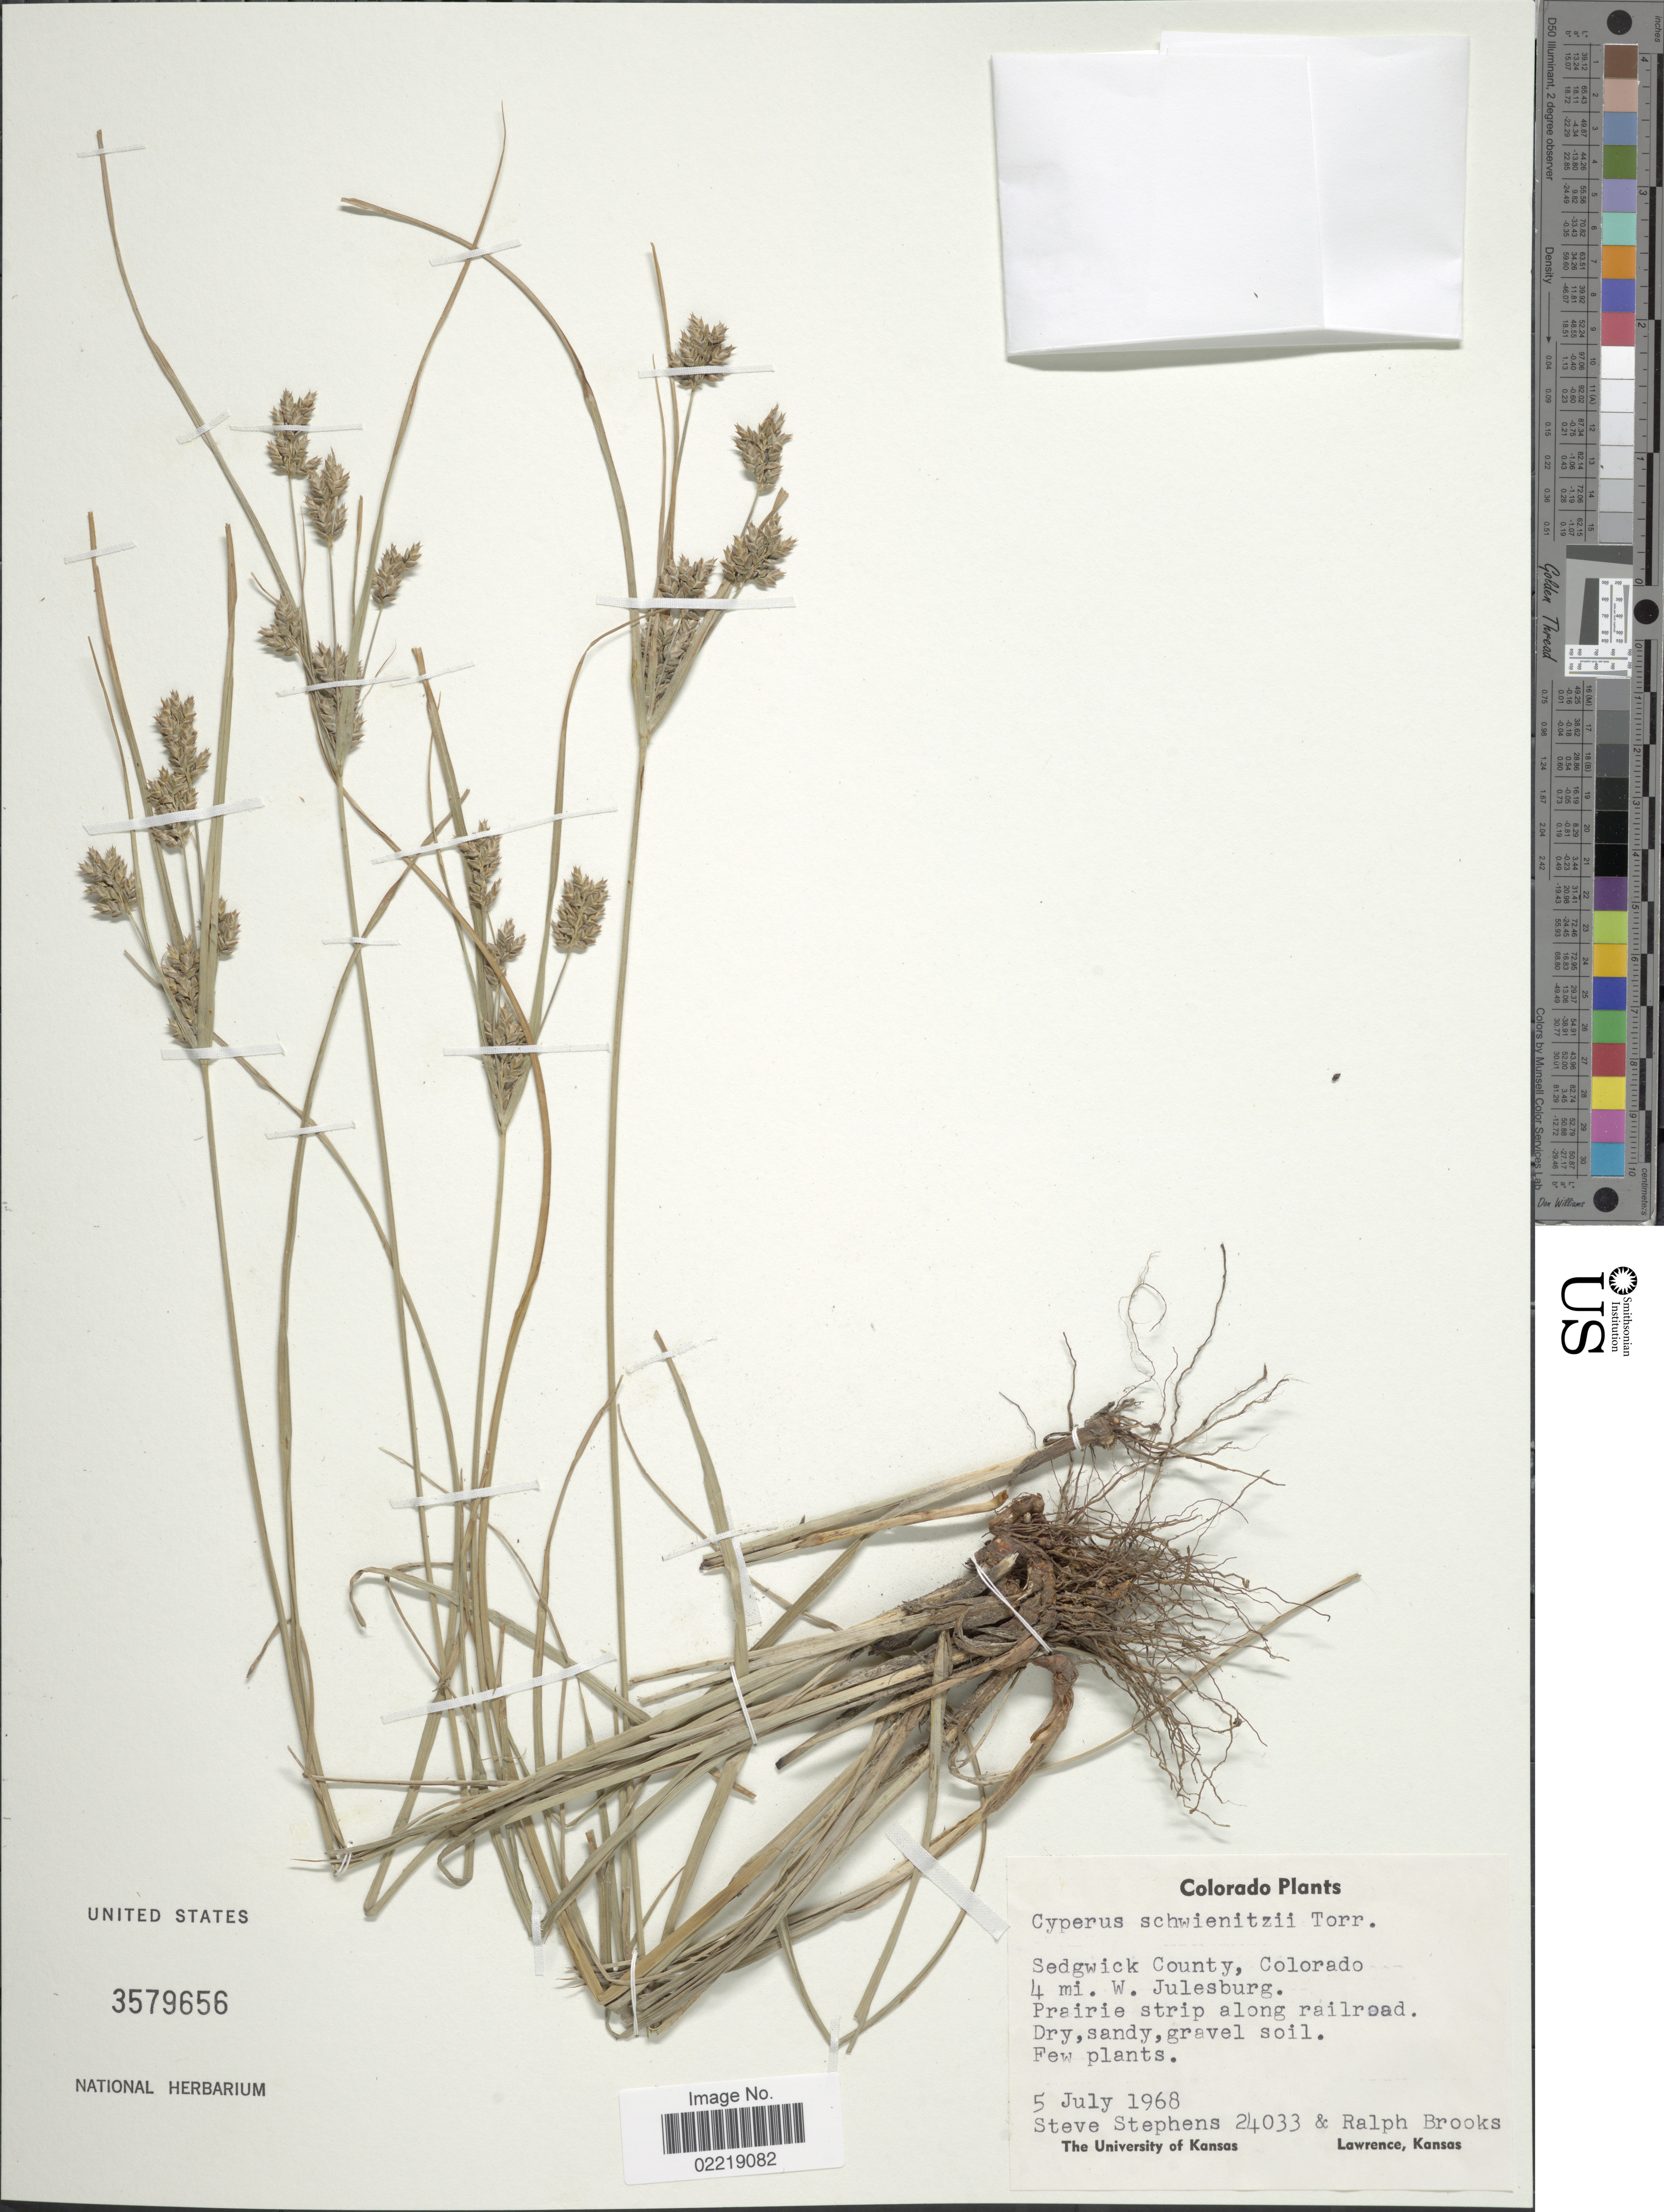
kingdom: Plantae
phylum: Tracheophyta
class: Liliopsida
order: Poales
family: Cyperaceae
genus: Cyperus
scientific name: Cyperus schweinitzii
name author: Torr.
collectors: S. Stephens & R. E. Brooks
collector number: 24033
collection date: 1968-07-05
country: United States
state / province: Colorado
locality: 4 mi. W. Julesburg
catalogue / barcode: US 3579656